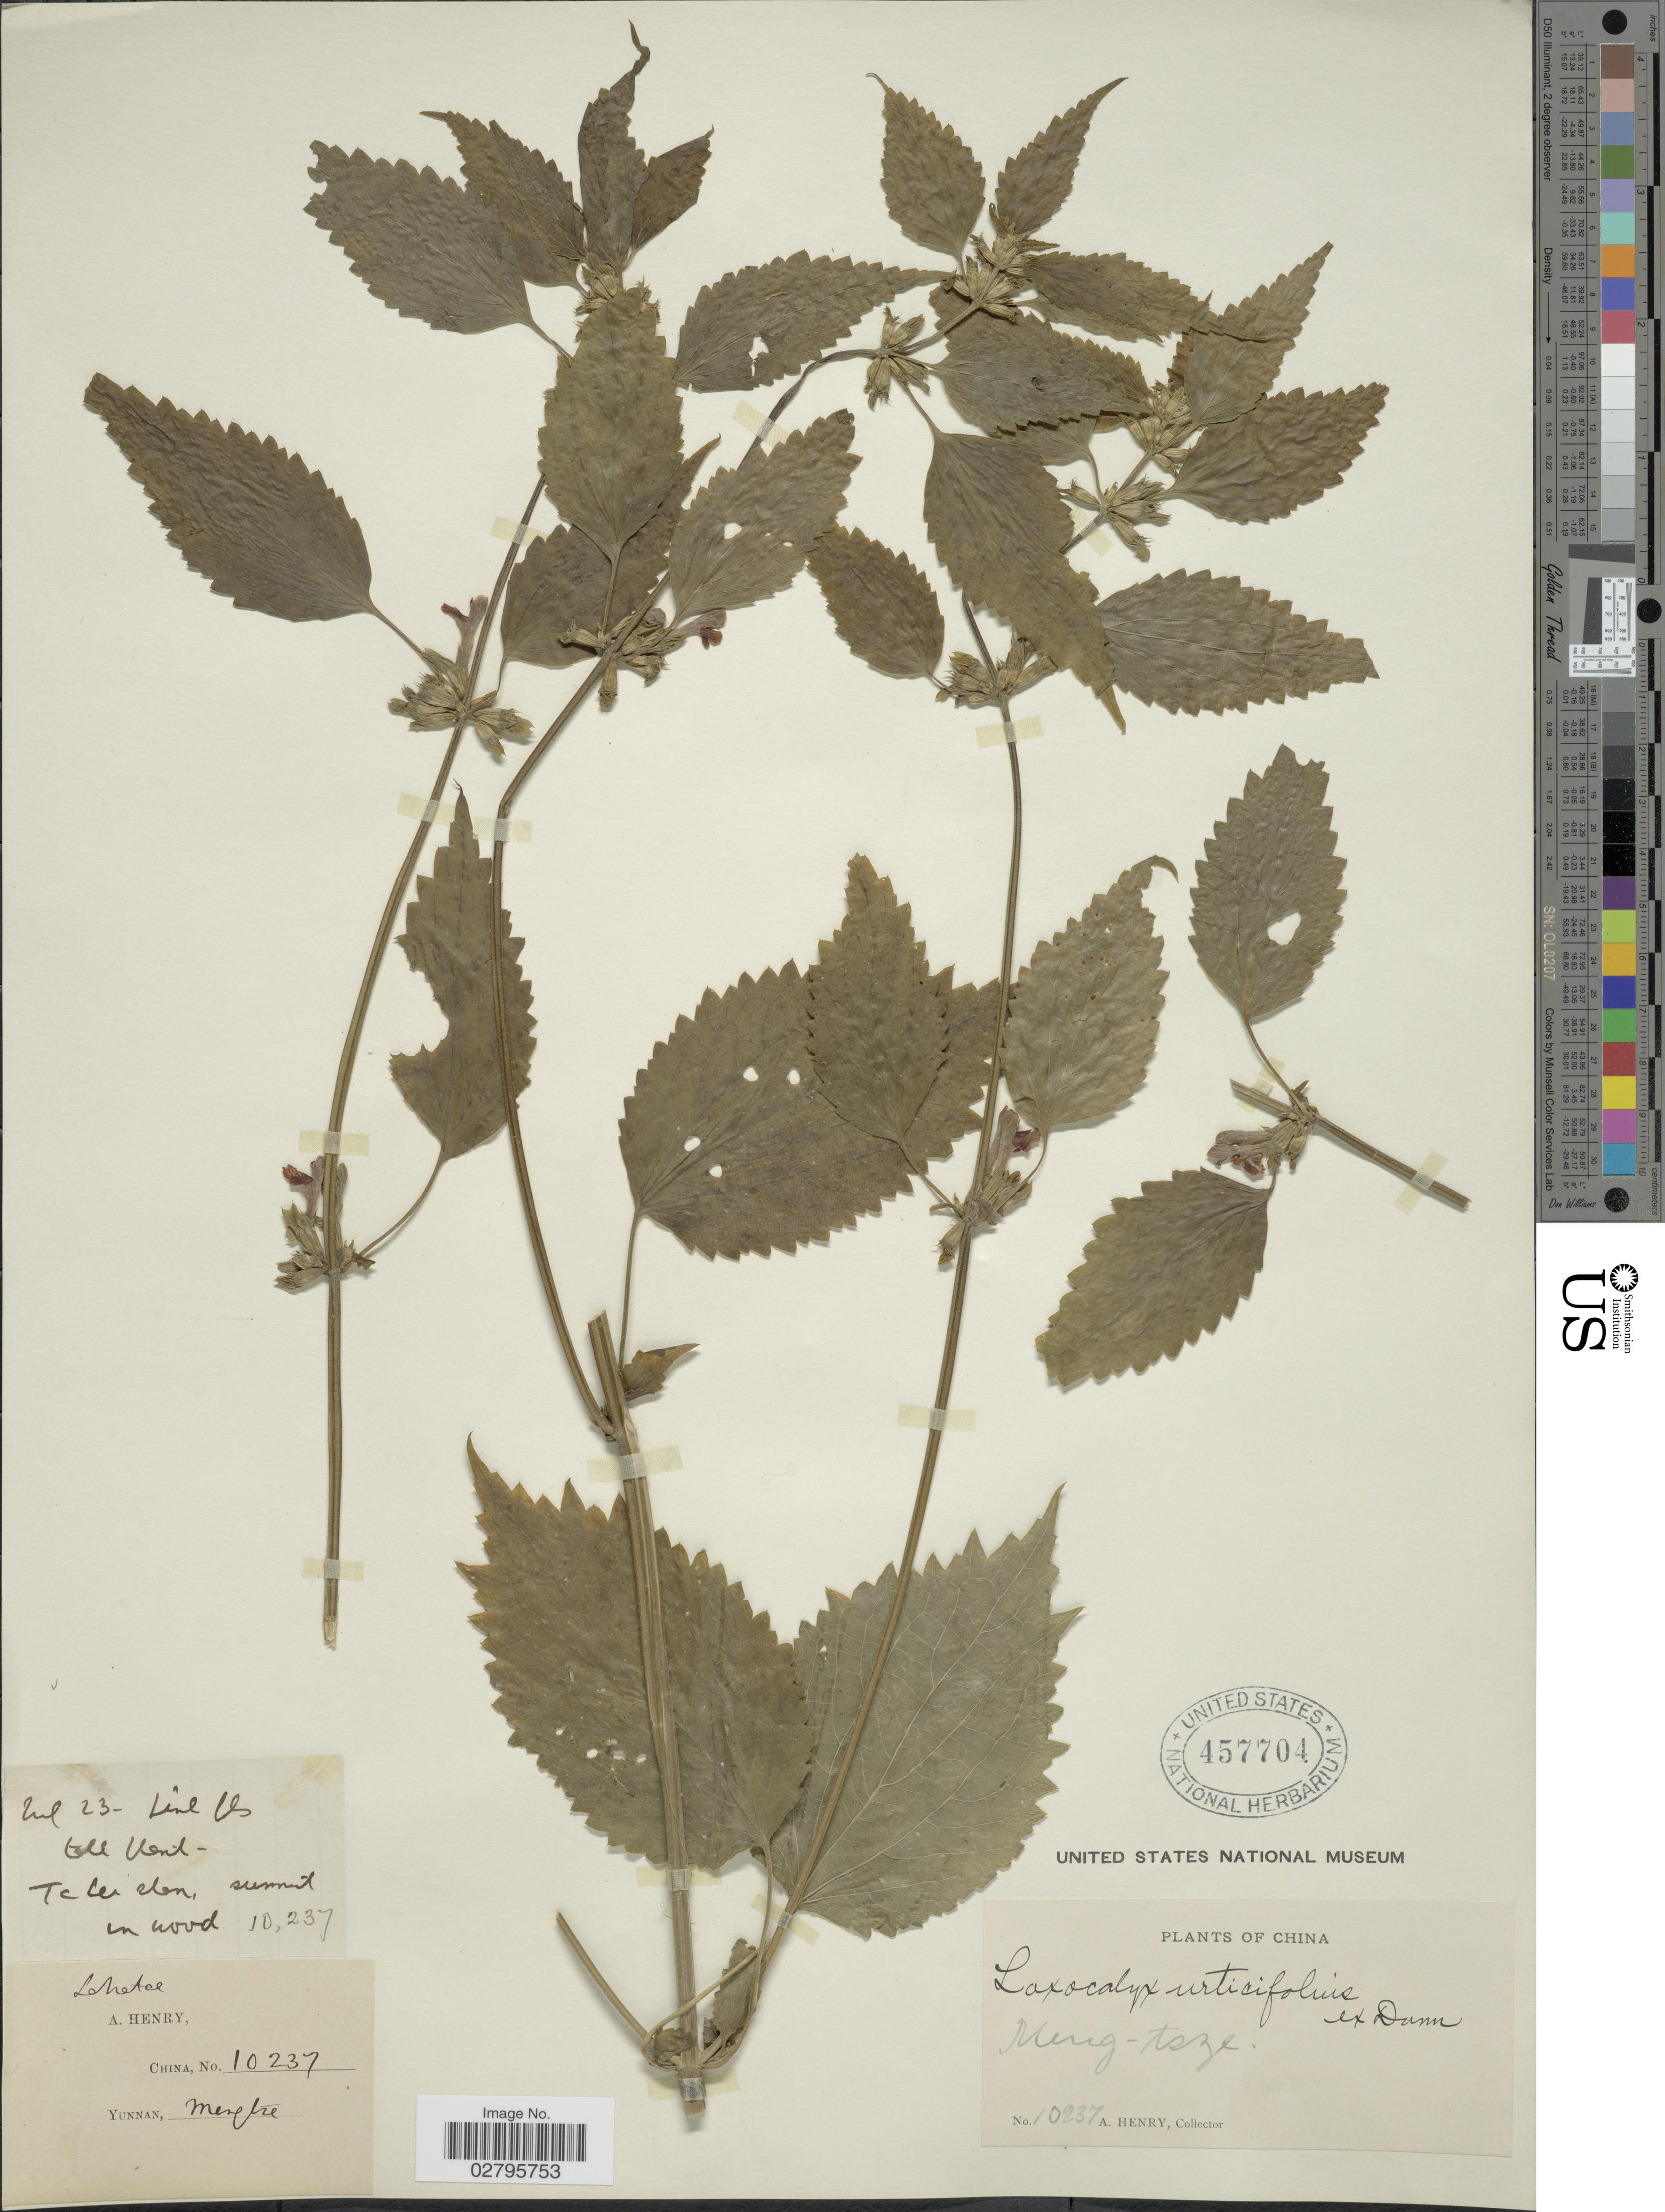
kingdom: Plantae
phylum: Tracheophyta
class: Magnoliopsida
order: Lamiales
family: Lamiaceae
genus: Loxocalyx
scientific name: Loxocalyx urticifolius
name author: Hemsl.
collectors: A. Henry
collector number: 10237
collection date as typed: Transcribed d/m/y: /7/23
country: China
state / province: Yunnan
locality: Meng-tsze, Ta Lei shan summit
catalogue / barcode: US 457704